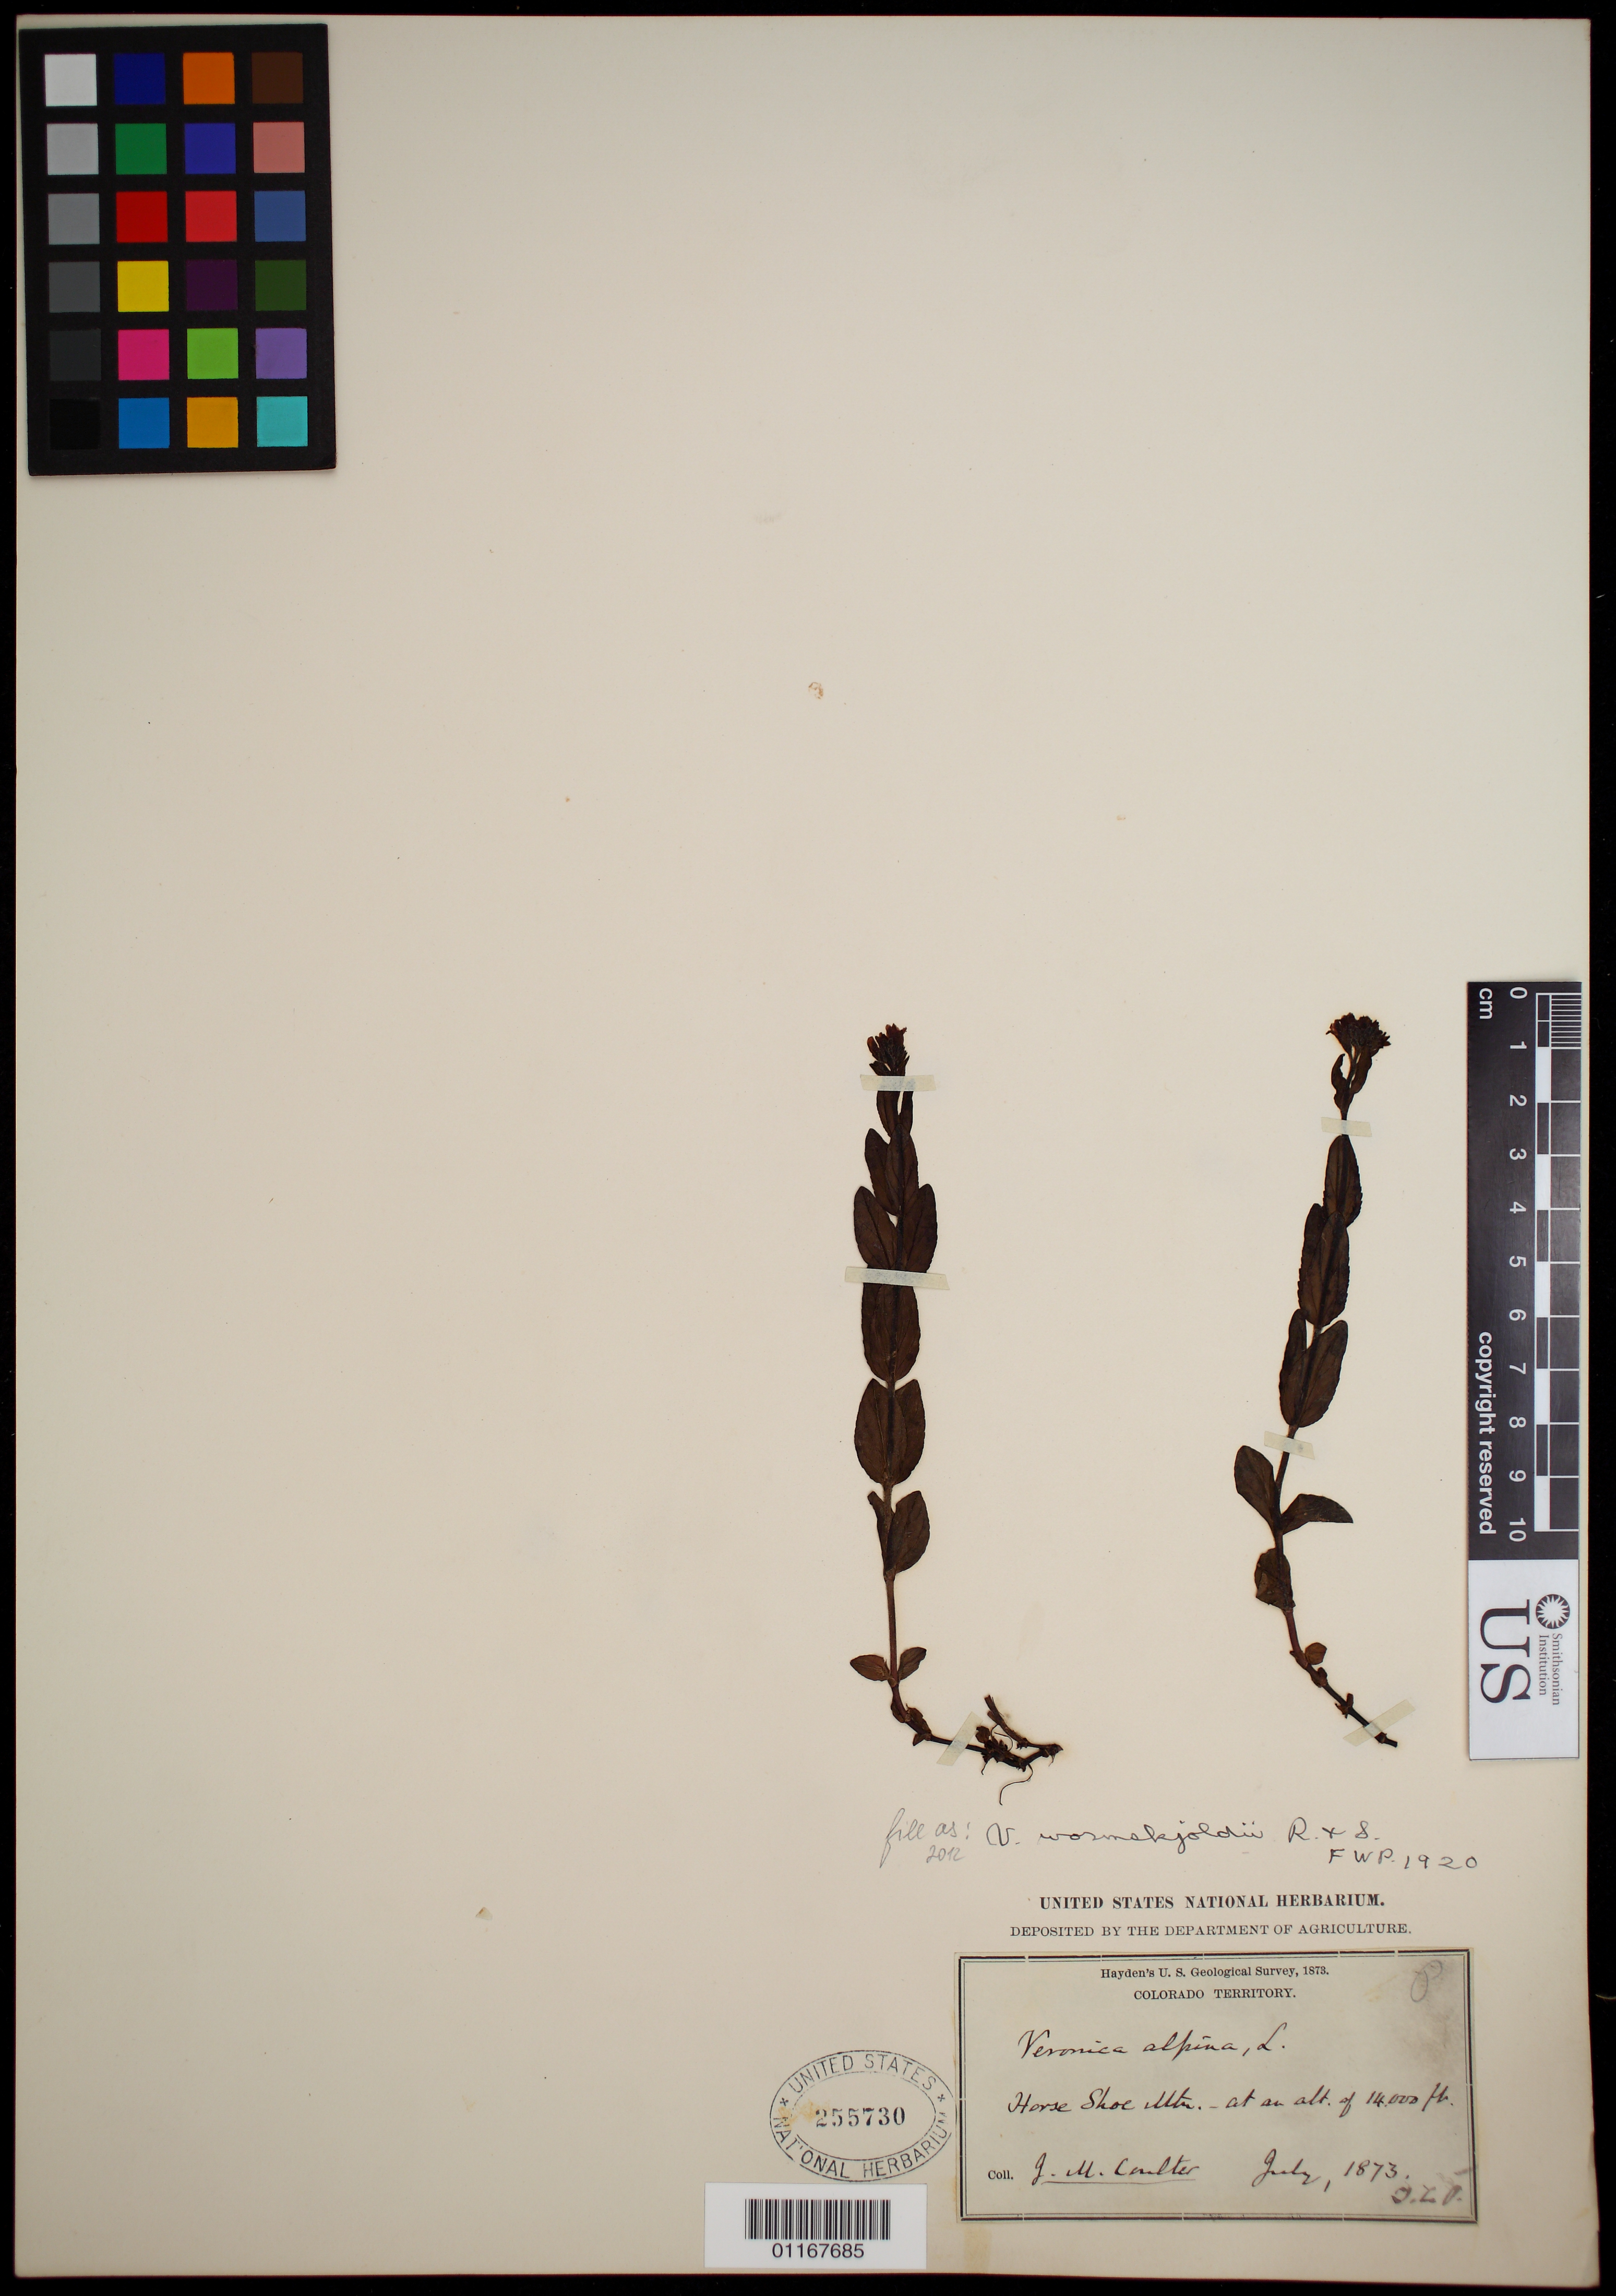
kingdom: Plantae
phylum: Tracheophyta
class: Magnoliopsida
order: Lamiales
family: Plantaginaceae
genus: Veronica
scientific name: Veronica wormskjoldii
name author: Roem. & Schult.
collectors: J. M. Coulter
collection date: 1873-07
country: United States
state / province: Colorado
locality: Horse Shoe Mts.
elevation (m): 4267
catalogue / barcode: US 255730